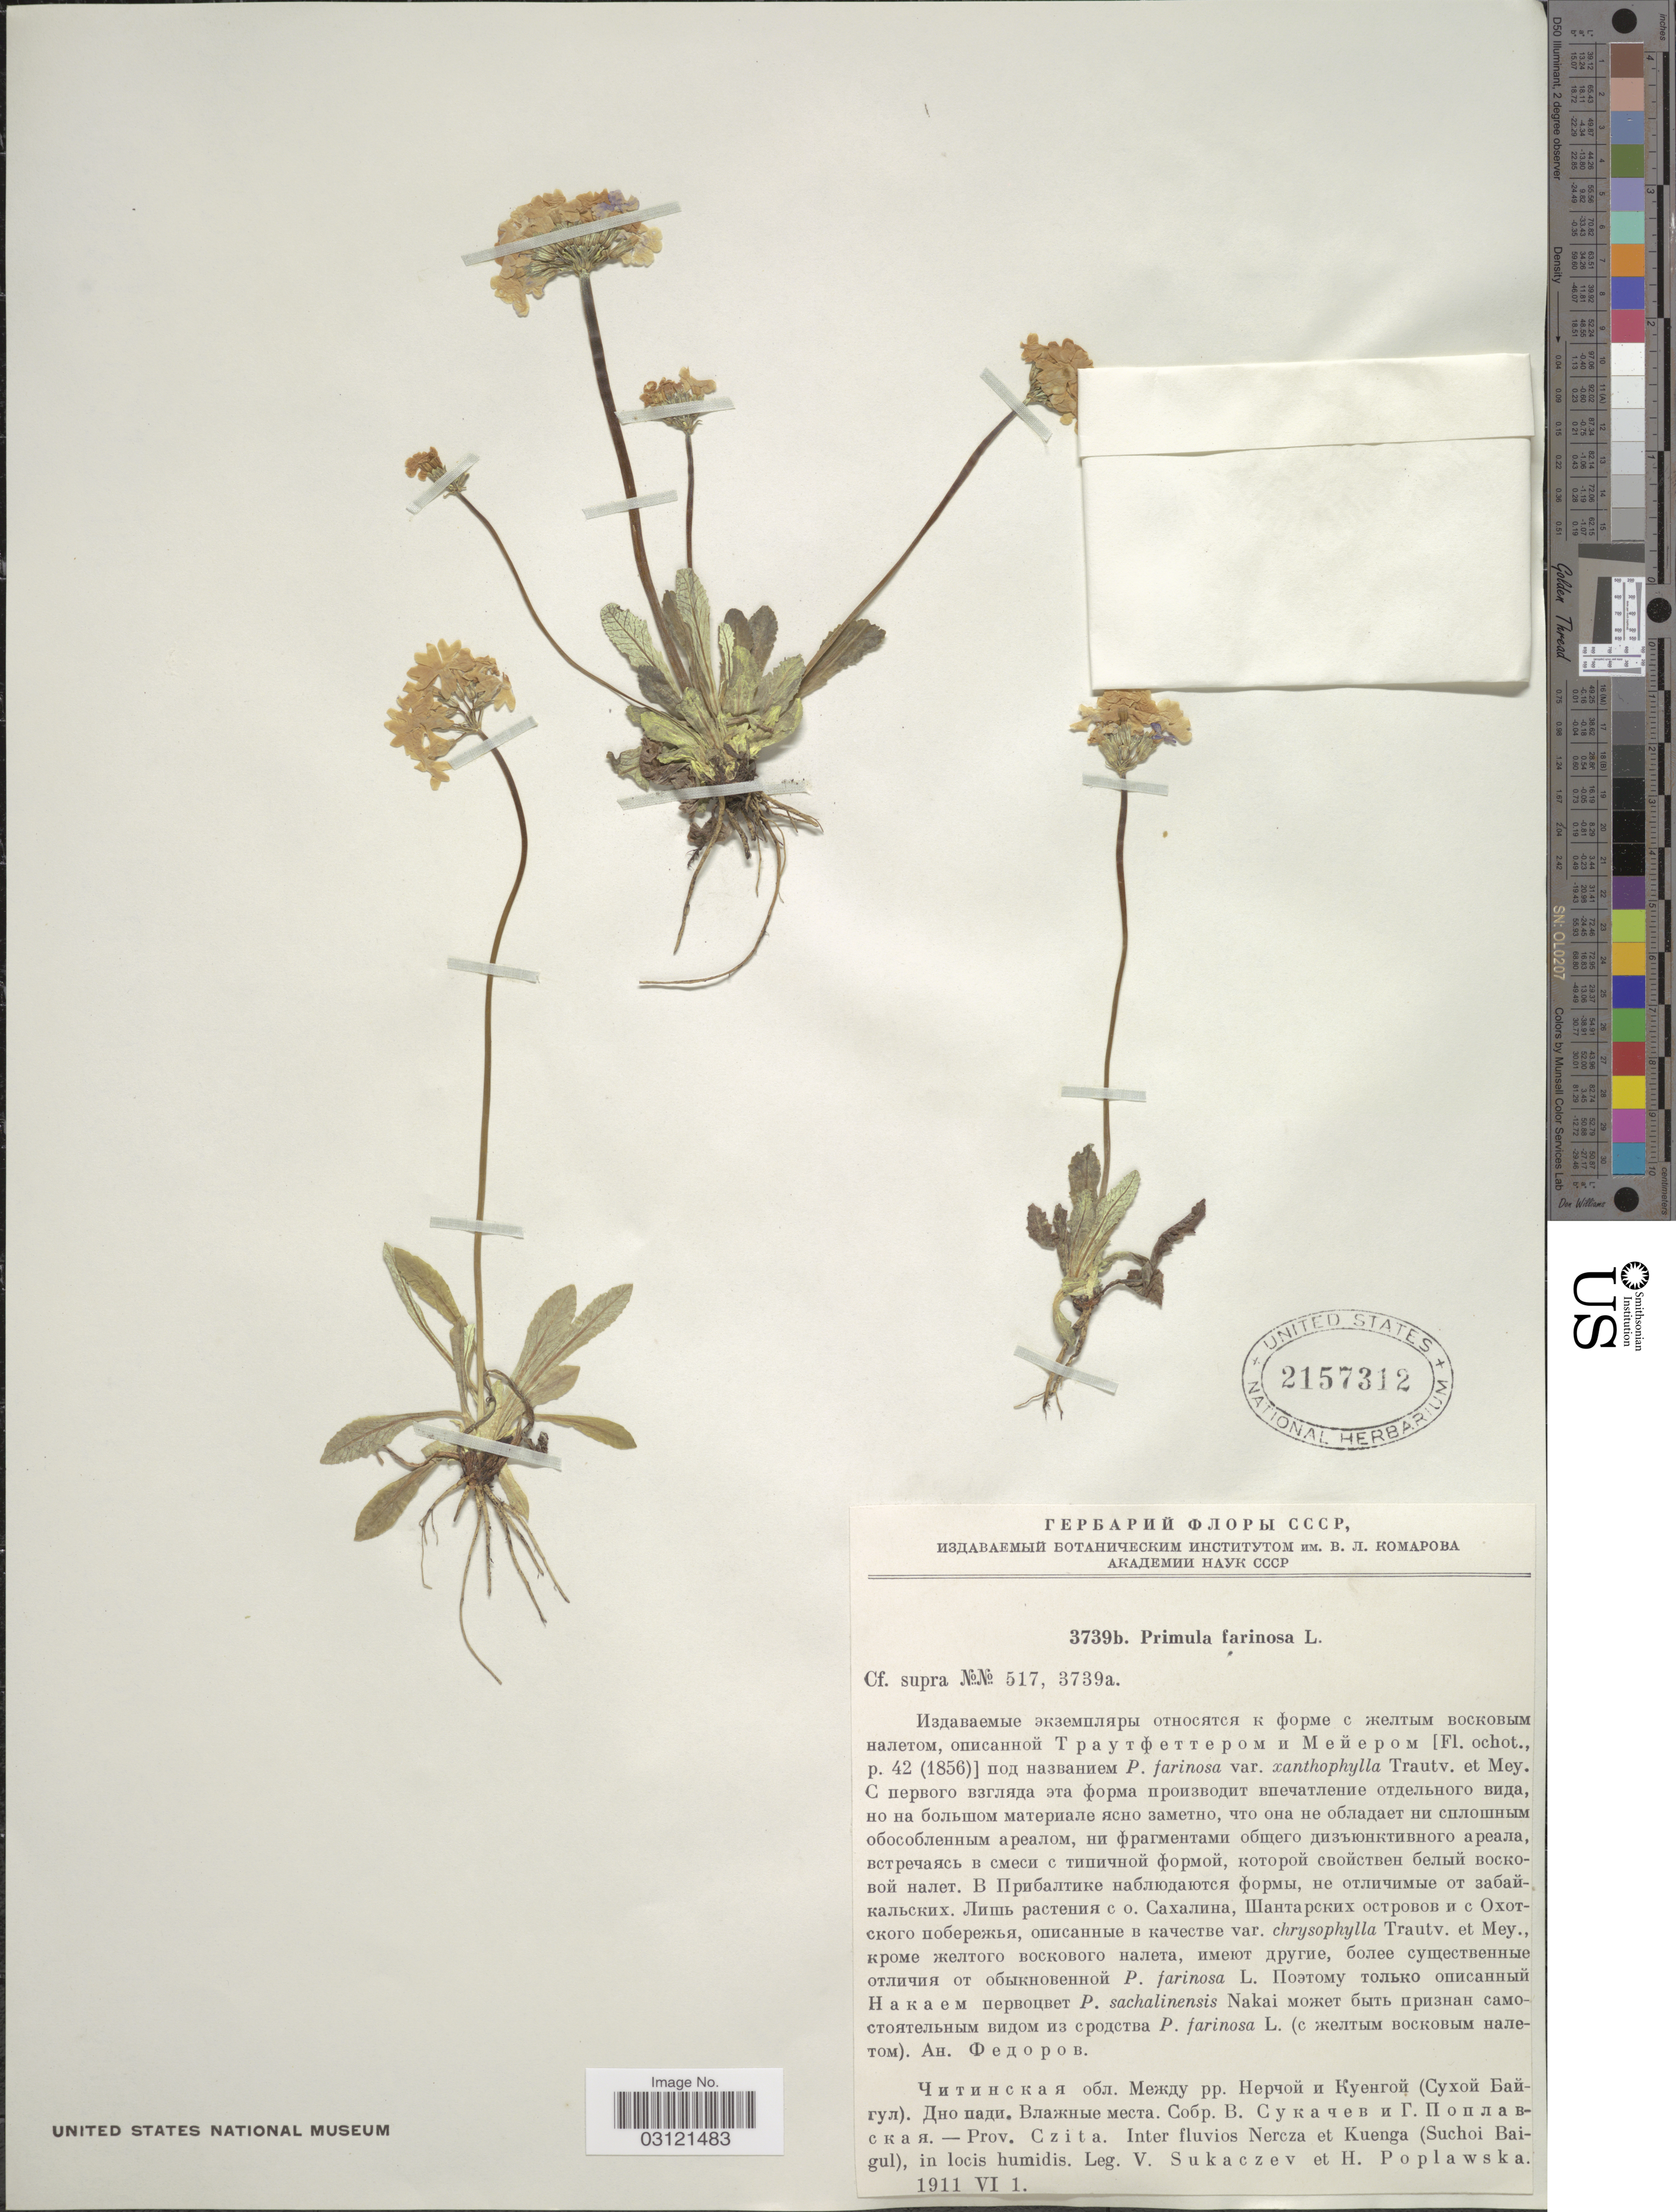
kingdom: Plantae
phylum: Tracheophyta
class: Magnoliopsida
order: Ericales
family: Primulaceae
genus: Primula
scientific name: Primula modesta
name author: Bisset & S. Moore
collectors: V. Sukaczev & H. Poplawska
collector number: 3739b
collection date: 1911-06-01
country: Russian Federation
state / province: Zabaykalsky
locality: Prov. Czita. Inter fluvios Nercza et Kuenga (Suchoi Baigul), in locis humidis.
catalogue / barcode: US 2157312